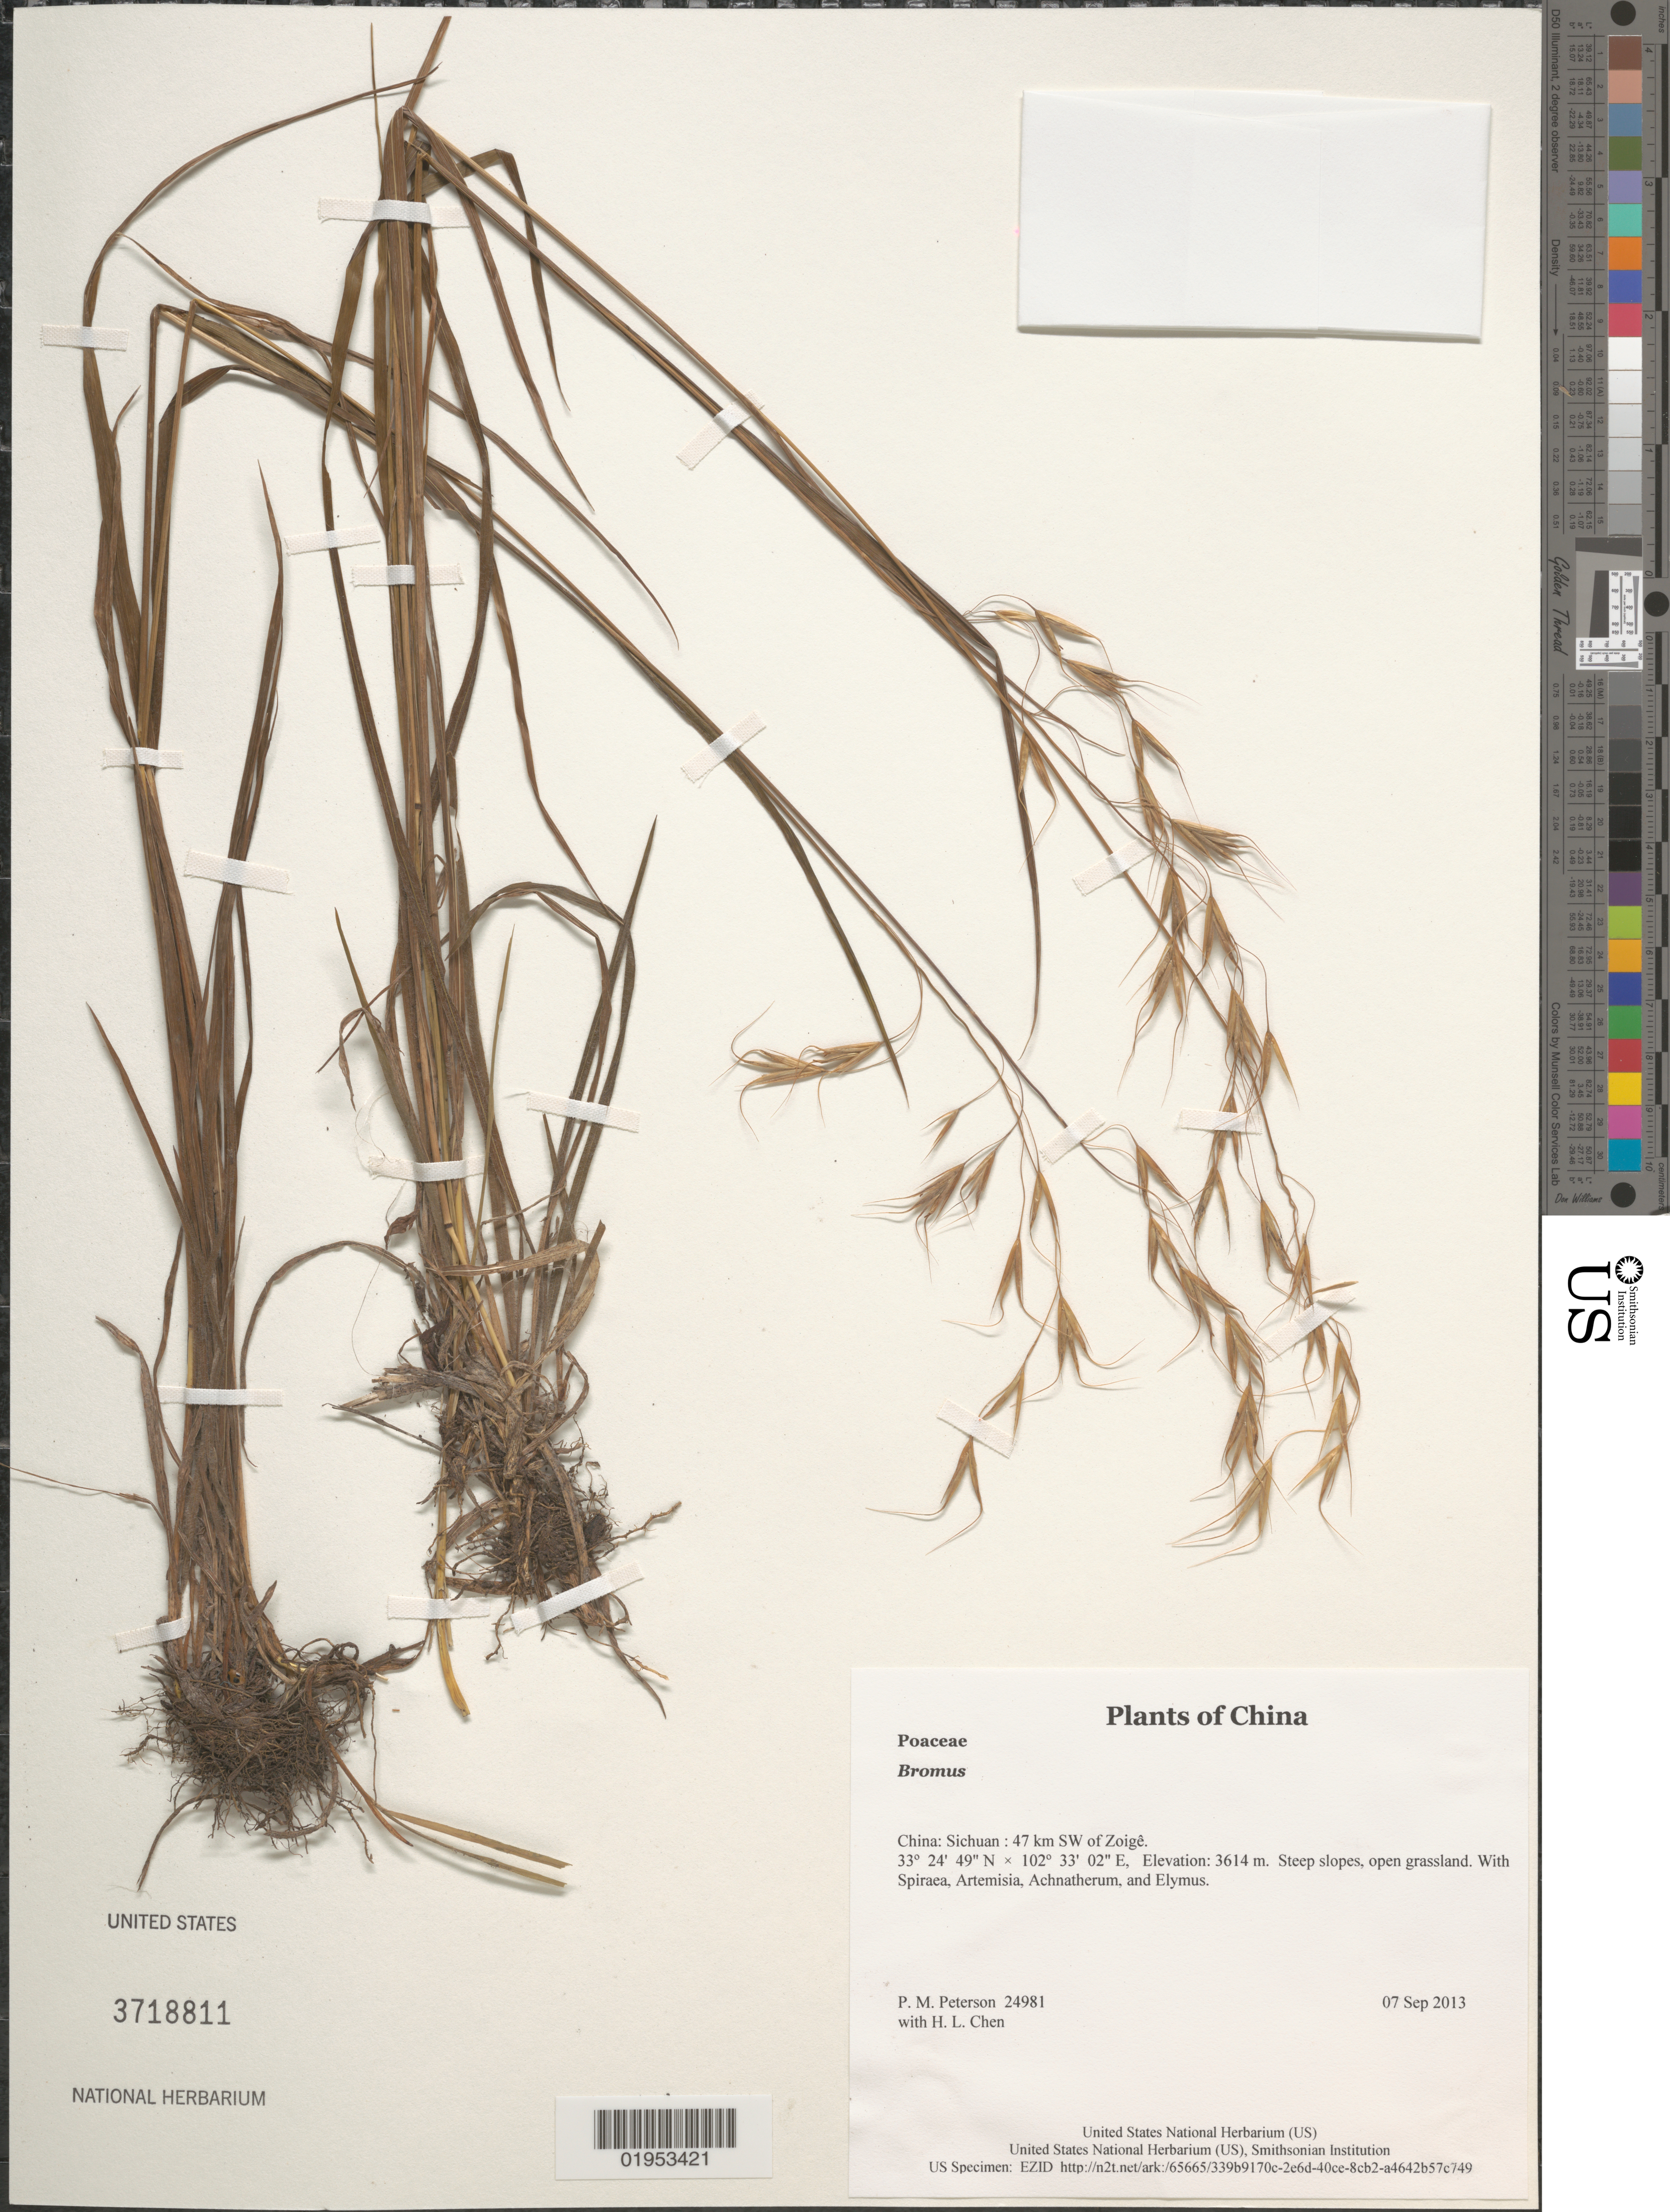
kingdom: Plantae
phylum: Tracheophyta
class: Liliopsida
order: Poales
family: Poaceae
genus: Bromus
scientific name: Bromus sp.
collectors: P. M. Peterson & H. L. Chen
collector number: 24981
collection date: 2013-09-07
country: China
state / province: Sichuan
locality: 47 km SW of Zoigê.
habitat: Steep slopes, open grassland.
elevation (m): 3614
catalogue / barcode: US 3718811